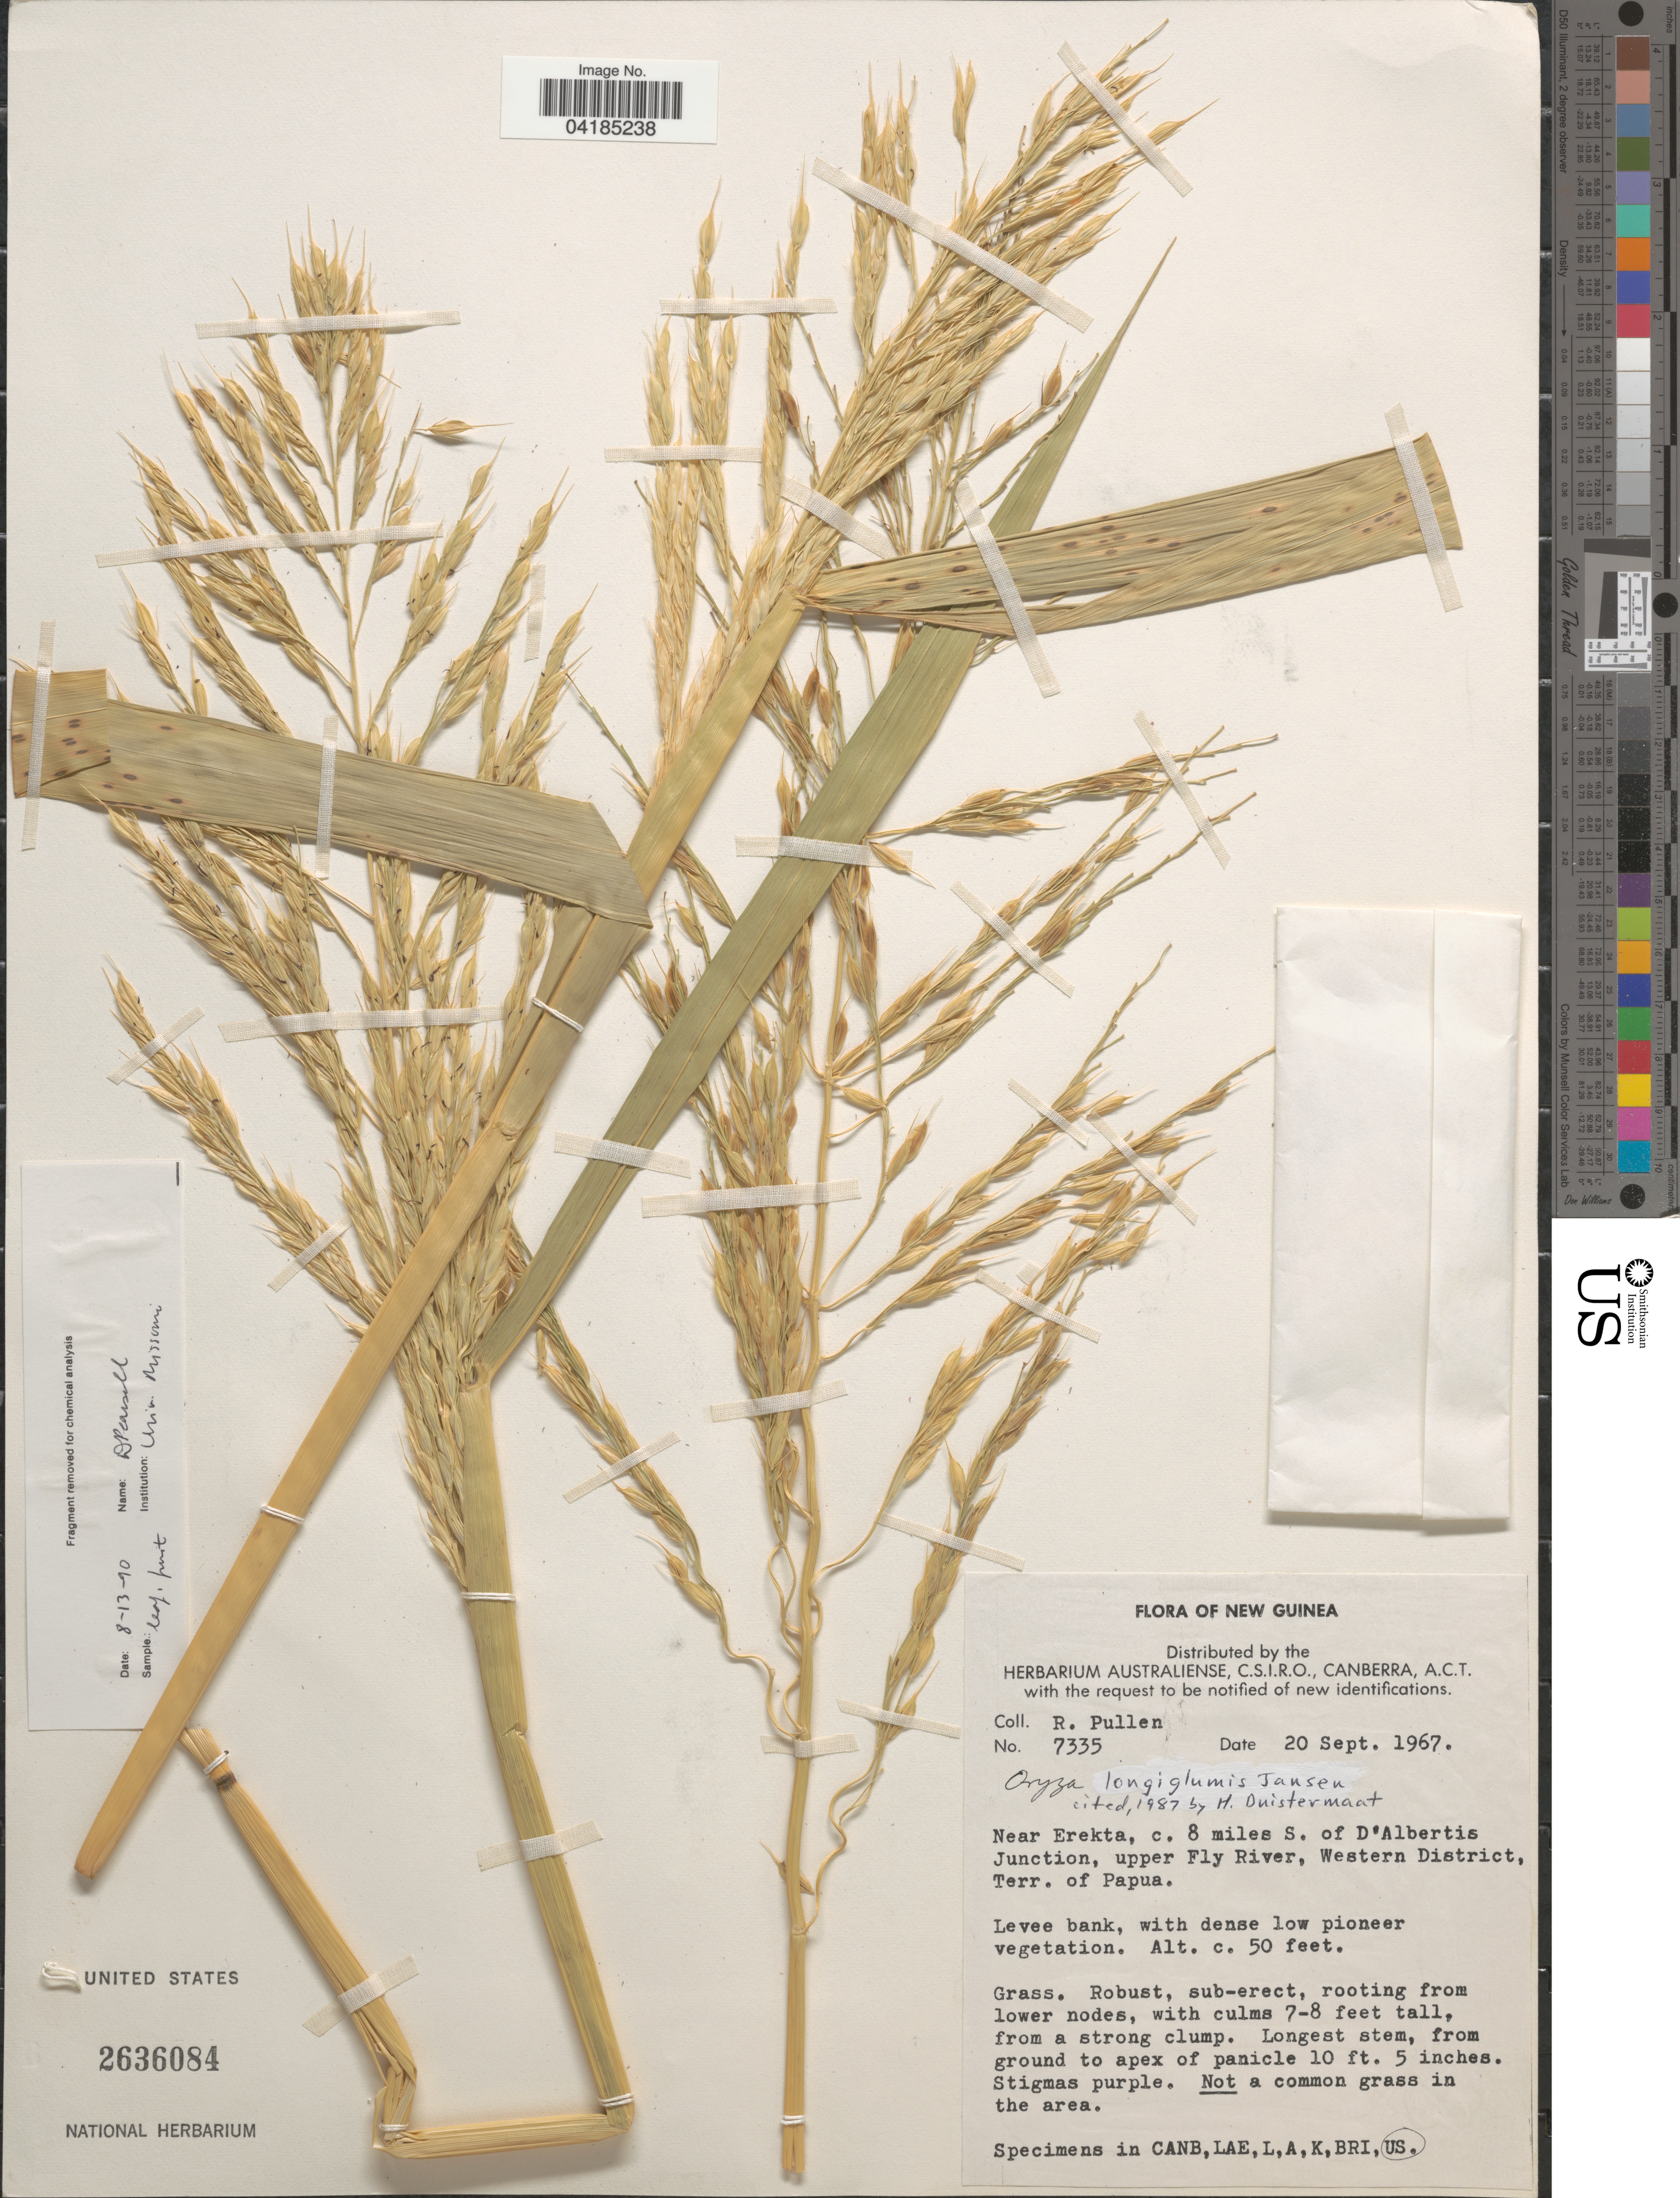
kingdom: Plantae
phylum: Tracheophyta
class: Liliopsida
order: Poales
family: Poaceae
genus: Oryza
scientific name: Oryza longiglumis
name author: Jansen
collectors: R. Pullen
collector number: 7335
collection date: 1967-09-20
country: Papua New Guinea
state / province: Manus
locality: Near Erekta, c. 8 miles S. of D'Albertis Junction, upper Fly River, Western District, Terr. of Papua.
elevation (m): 15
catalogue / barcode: US 2636084